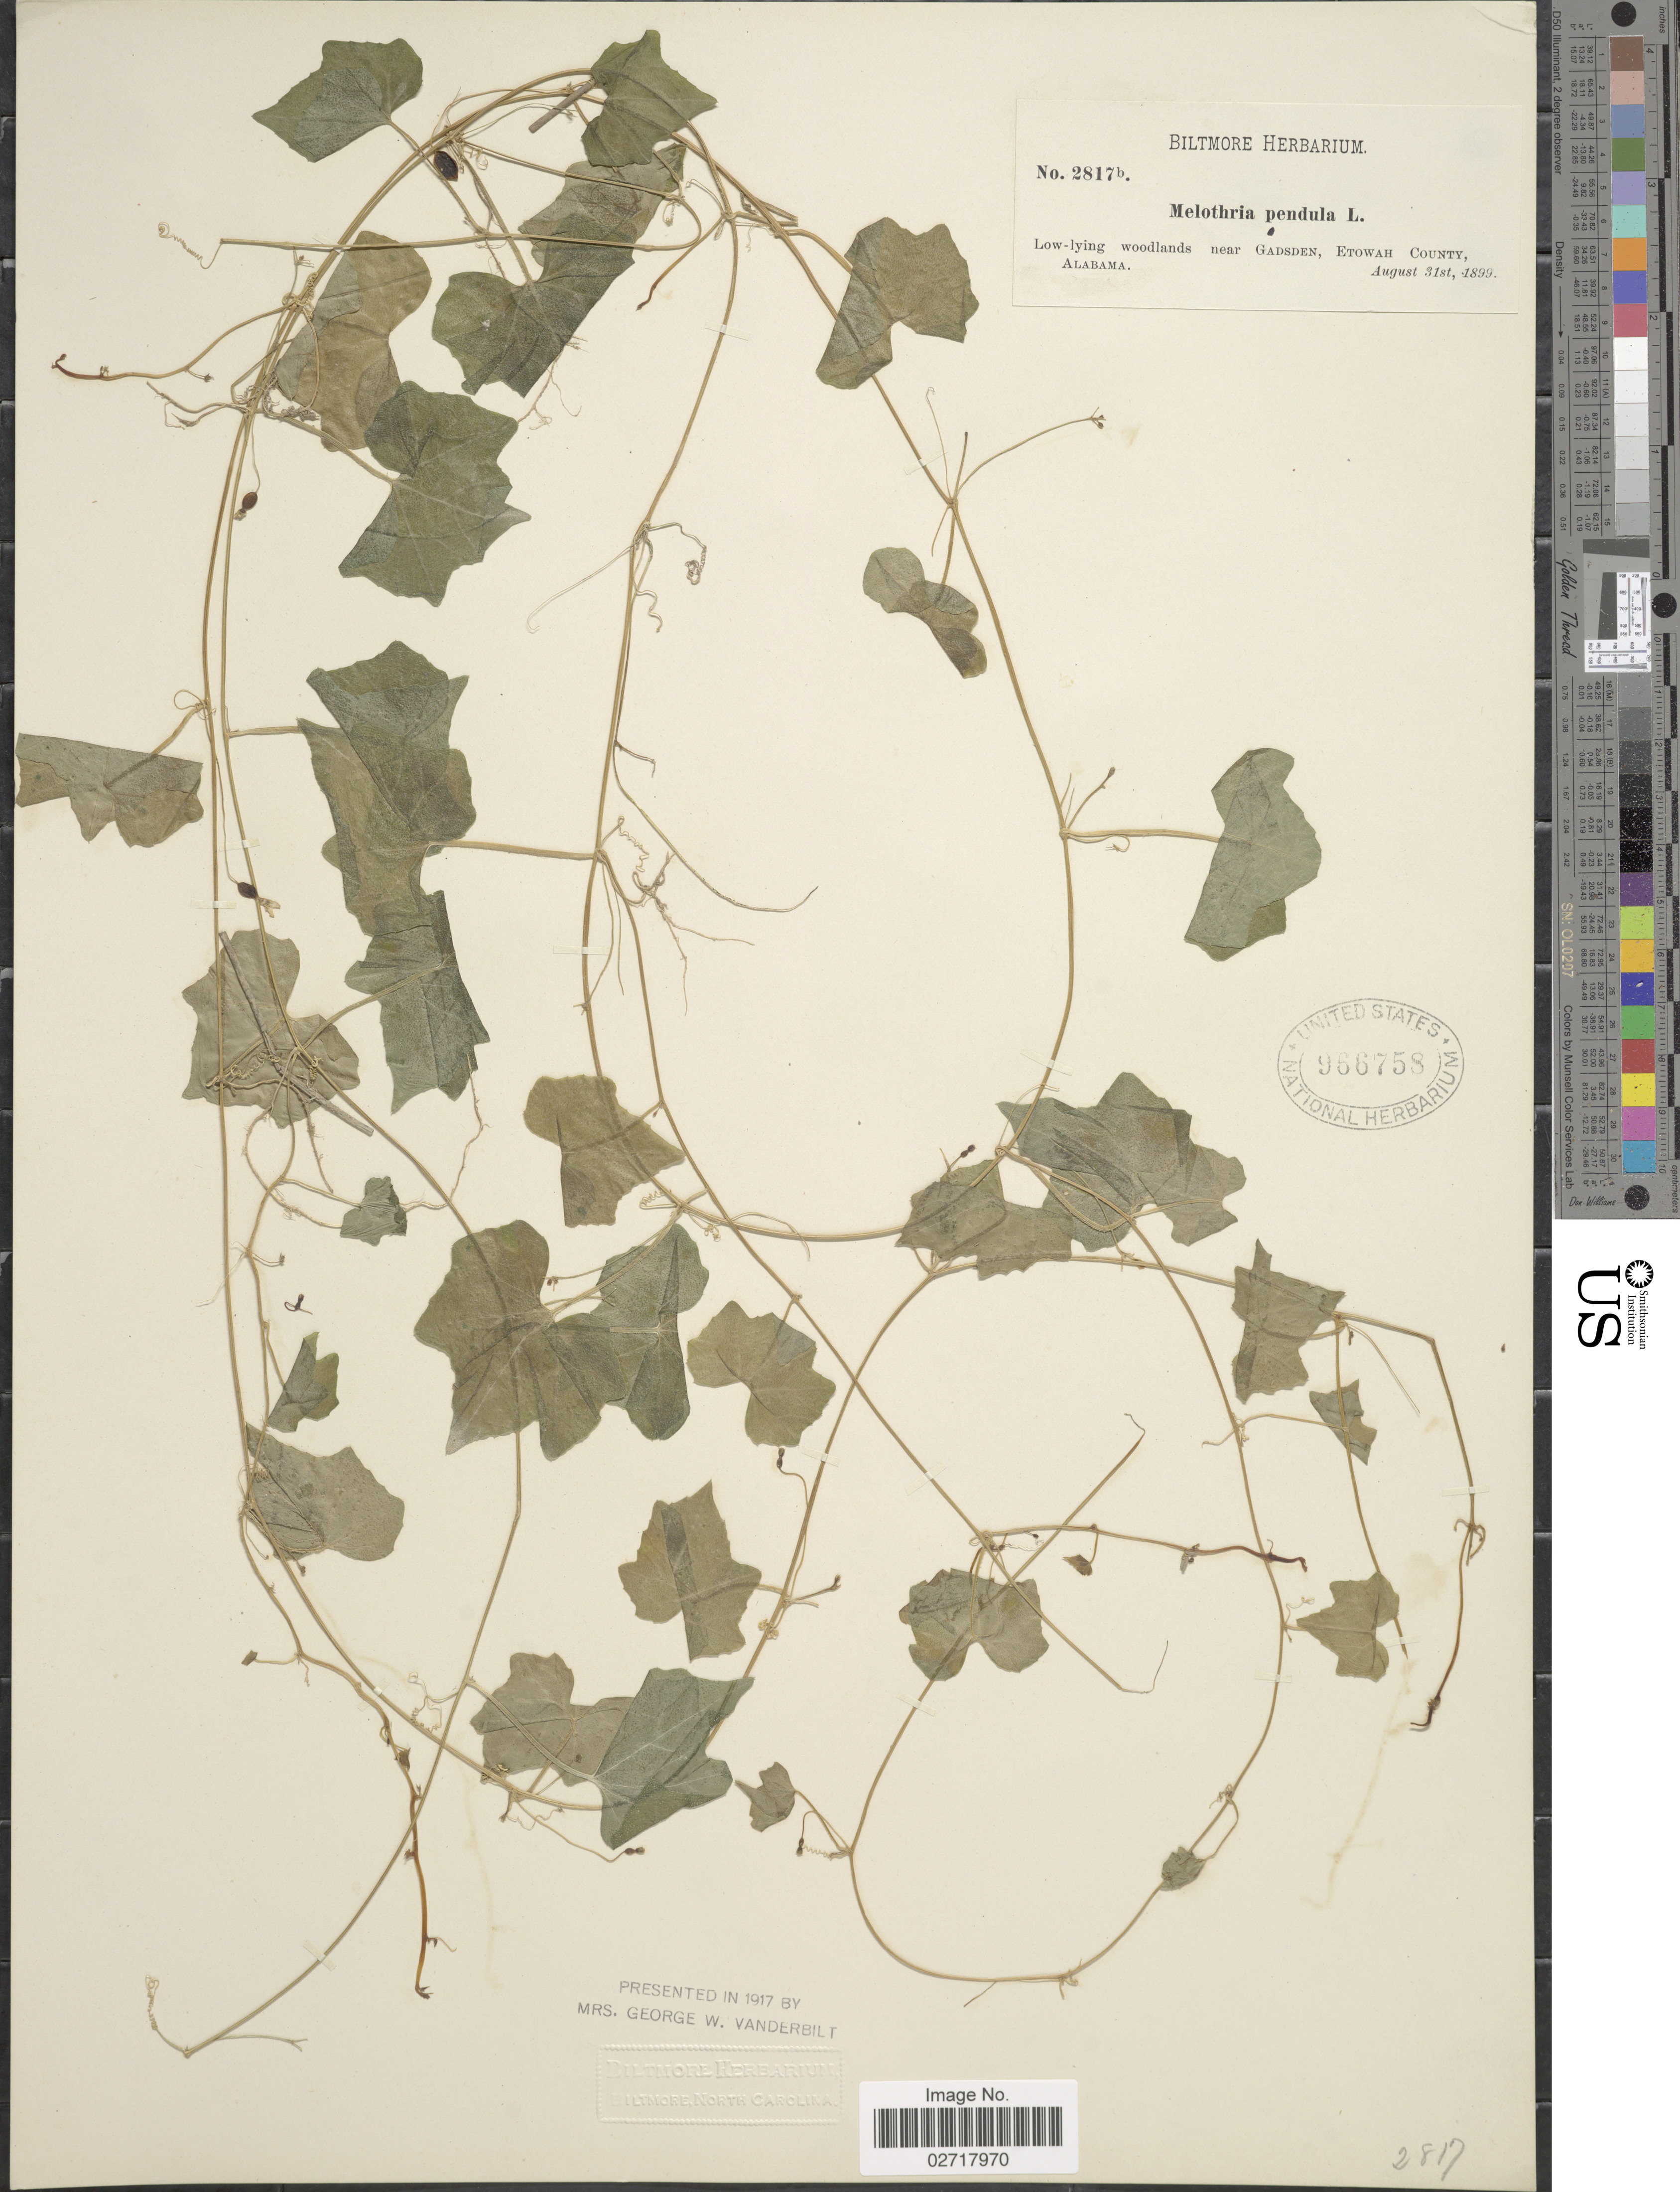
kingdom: Plantae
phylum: Tracheophyta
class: Magnoliopsida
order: Cucurbitales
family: Cucurbitaceae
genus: Melothria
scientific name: Melothria pendula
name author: L.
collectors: ex herb. Biltmore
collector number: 2817b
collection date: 1899-08-31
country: United States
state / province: Alabama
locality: Near Gadsden, Etowah County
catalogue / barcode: US 966758